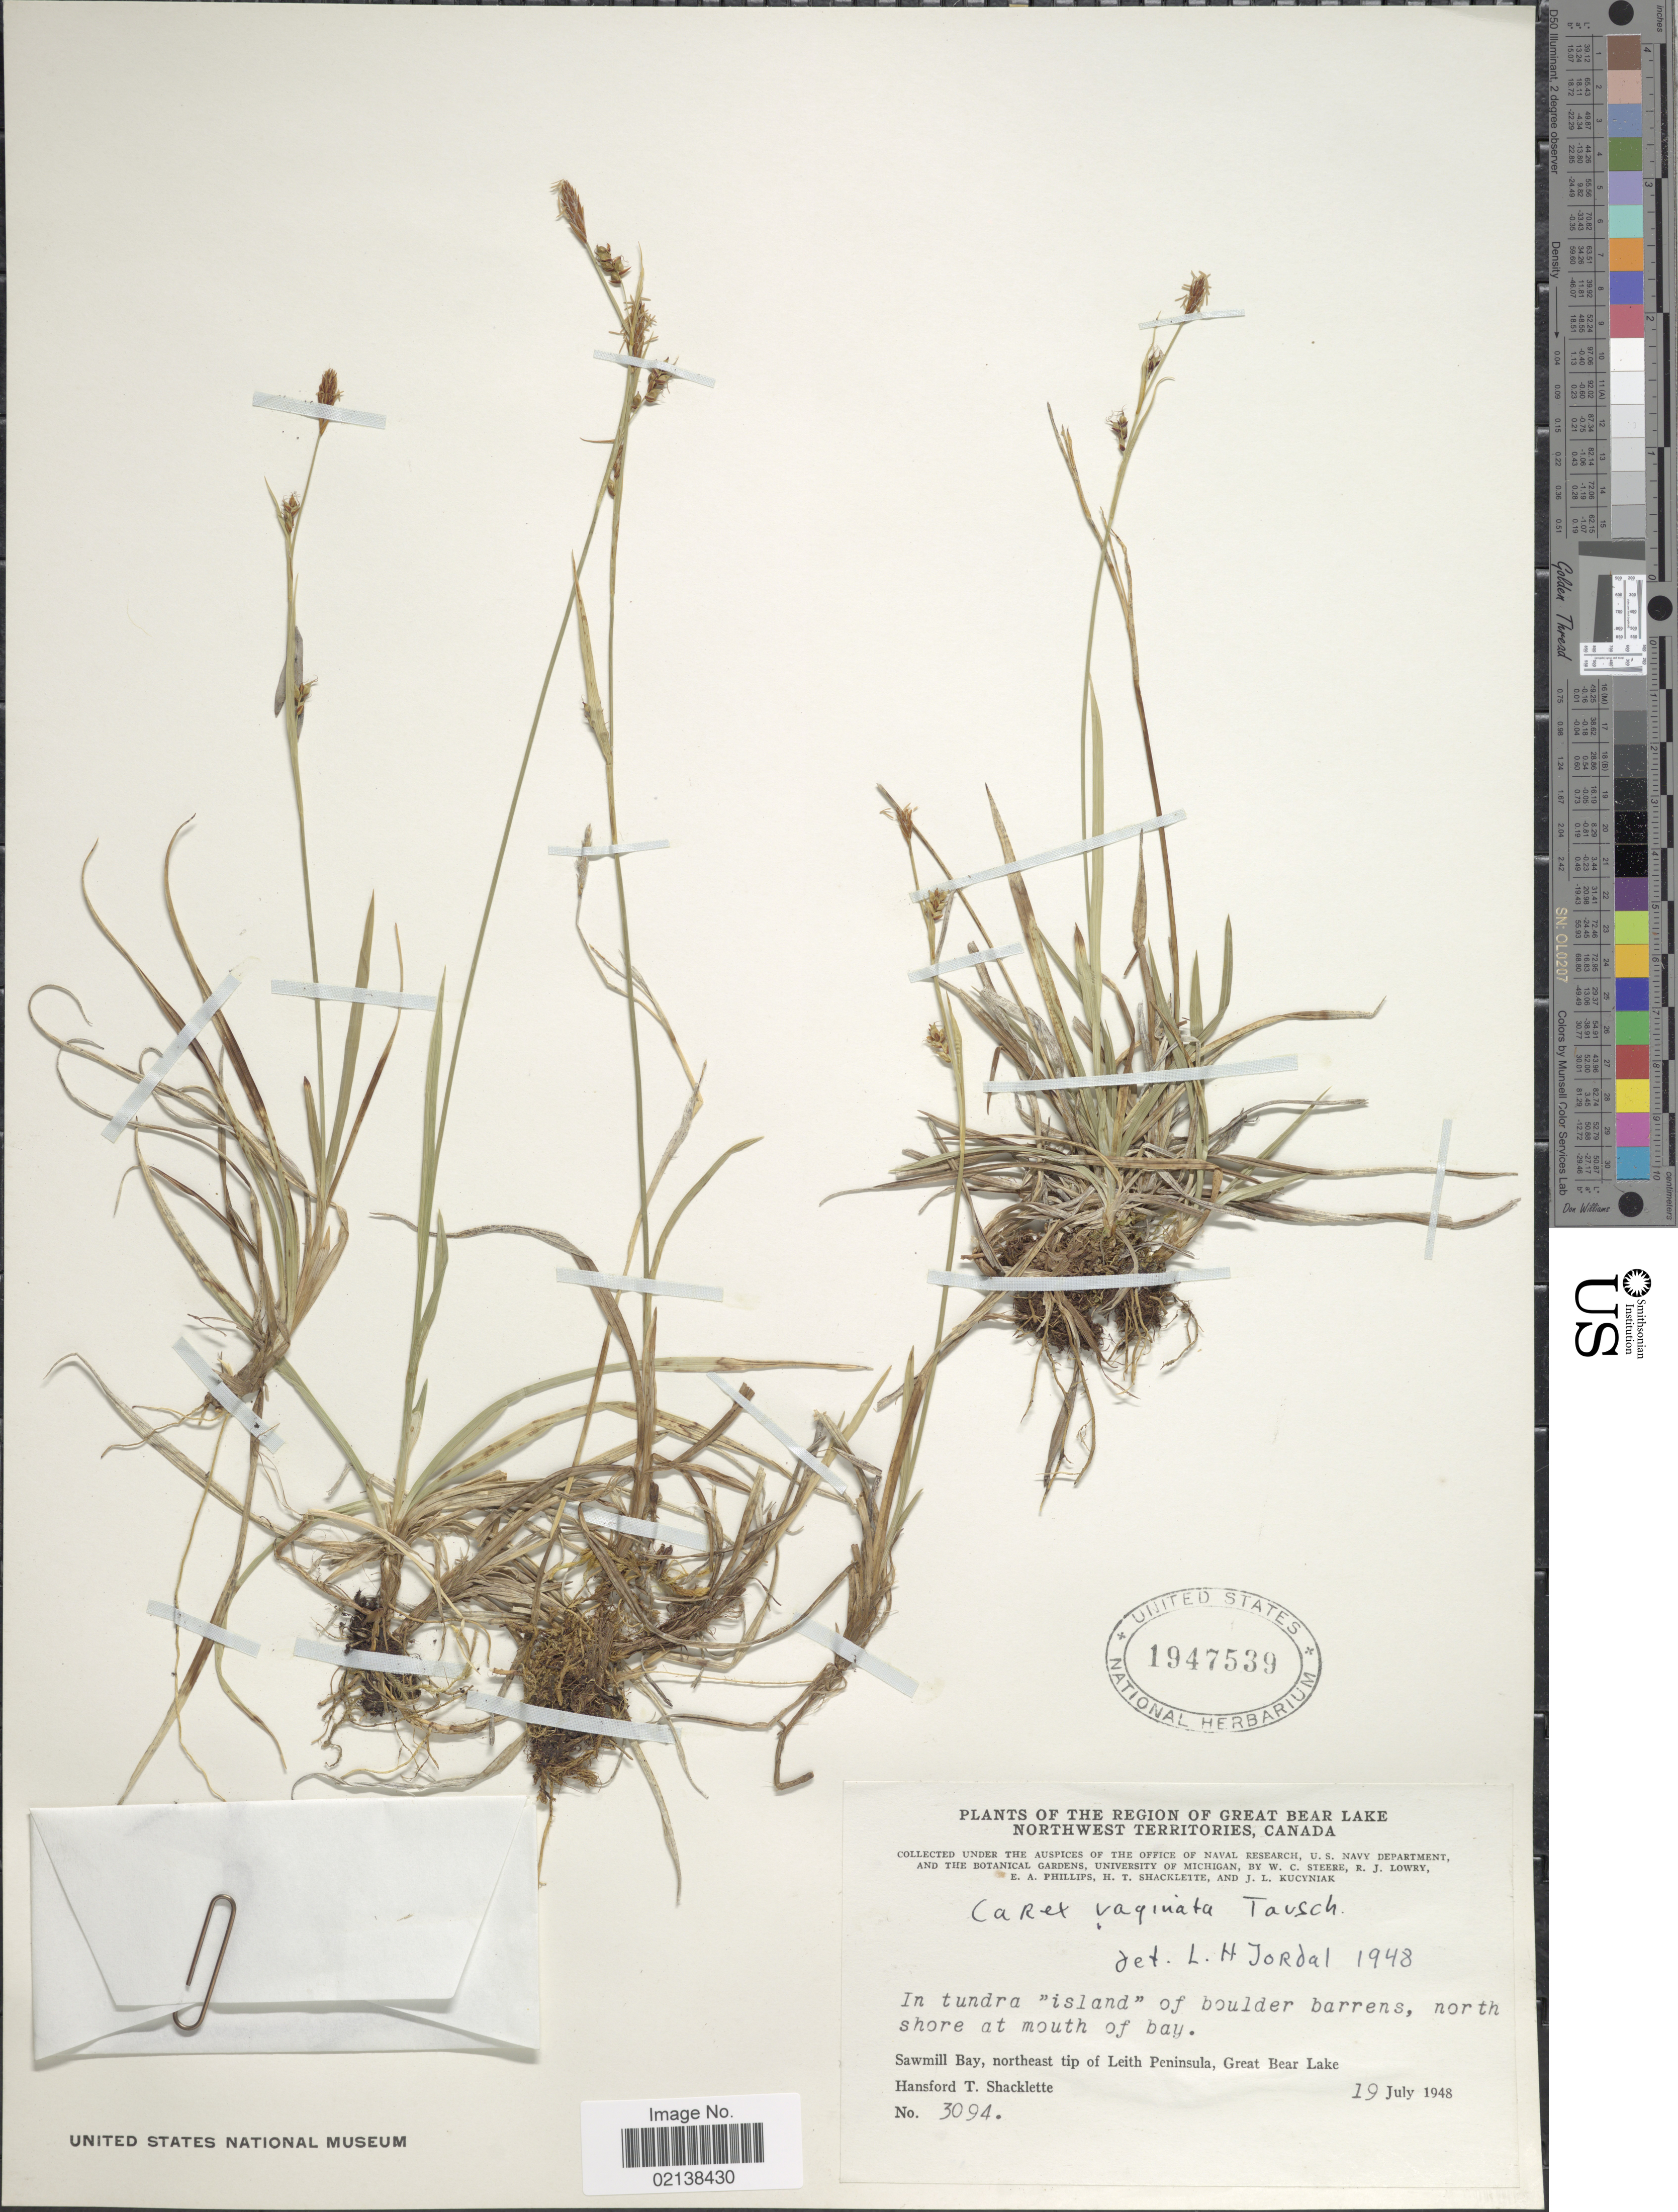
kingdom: Plantae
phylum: Tracheophyta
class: Liliopsida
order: Poales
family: Cyperaceae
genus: Carex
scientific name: Carex vaginata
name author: Tausch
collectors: H. Shacklette, W. C. Steere, R. Lowry, E. Phillips & J. Kucyniak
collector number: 3094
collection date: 1948-07-19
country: Canada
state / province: Northwest Territories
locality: Region of Great Bear Lake, in tundra "island" of boulder barrens, north shore of mouth of bay, Sawmill Bay, northeast tip of Leith Peninsula, Great Bear Lake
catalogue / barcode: US 1947539